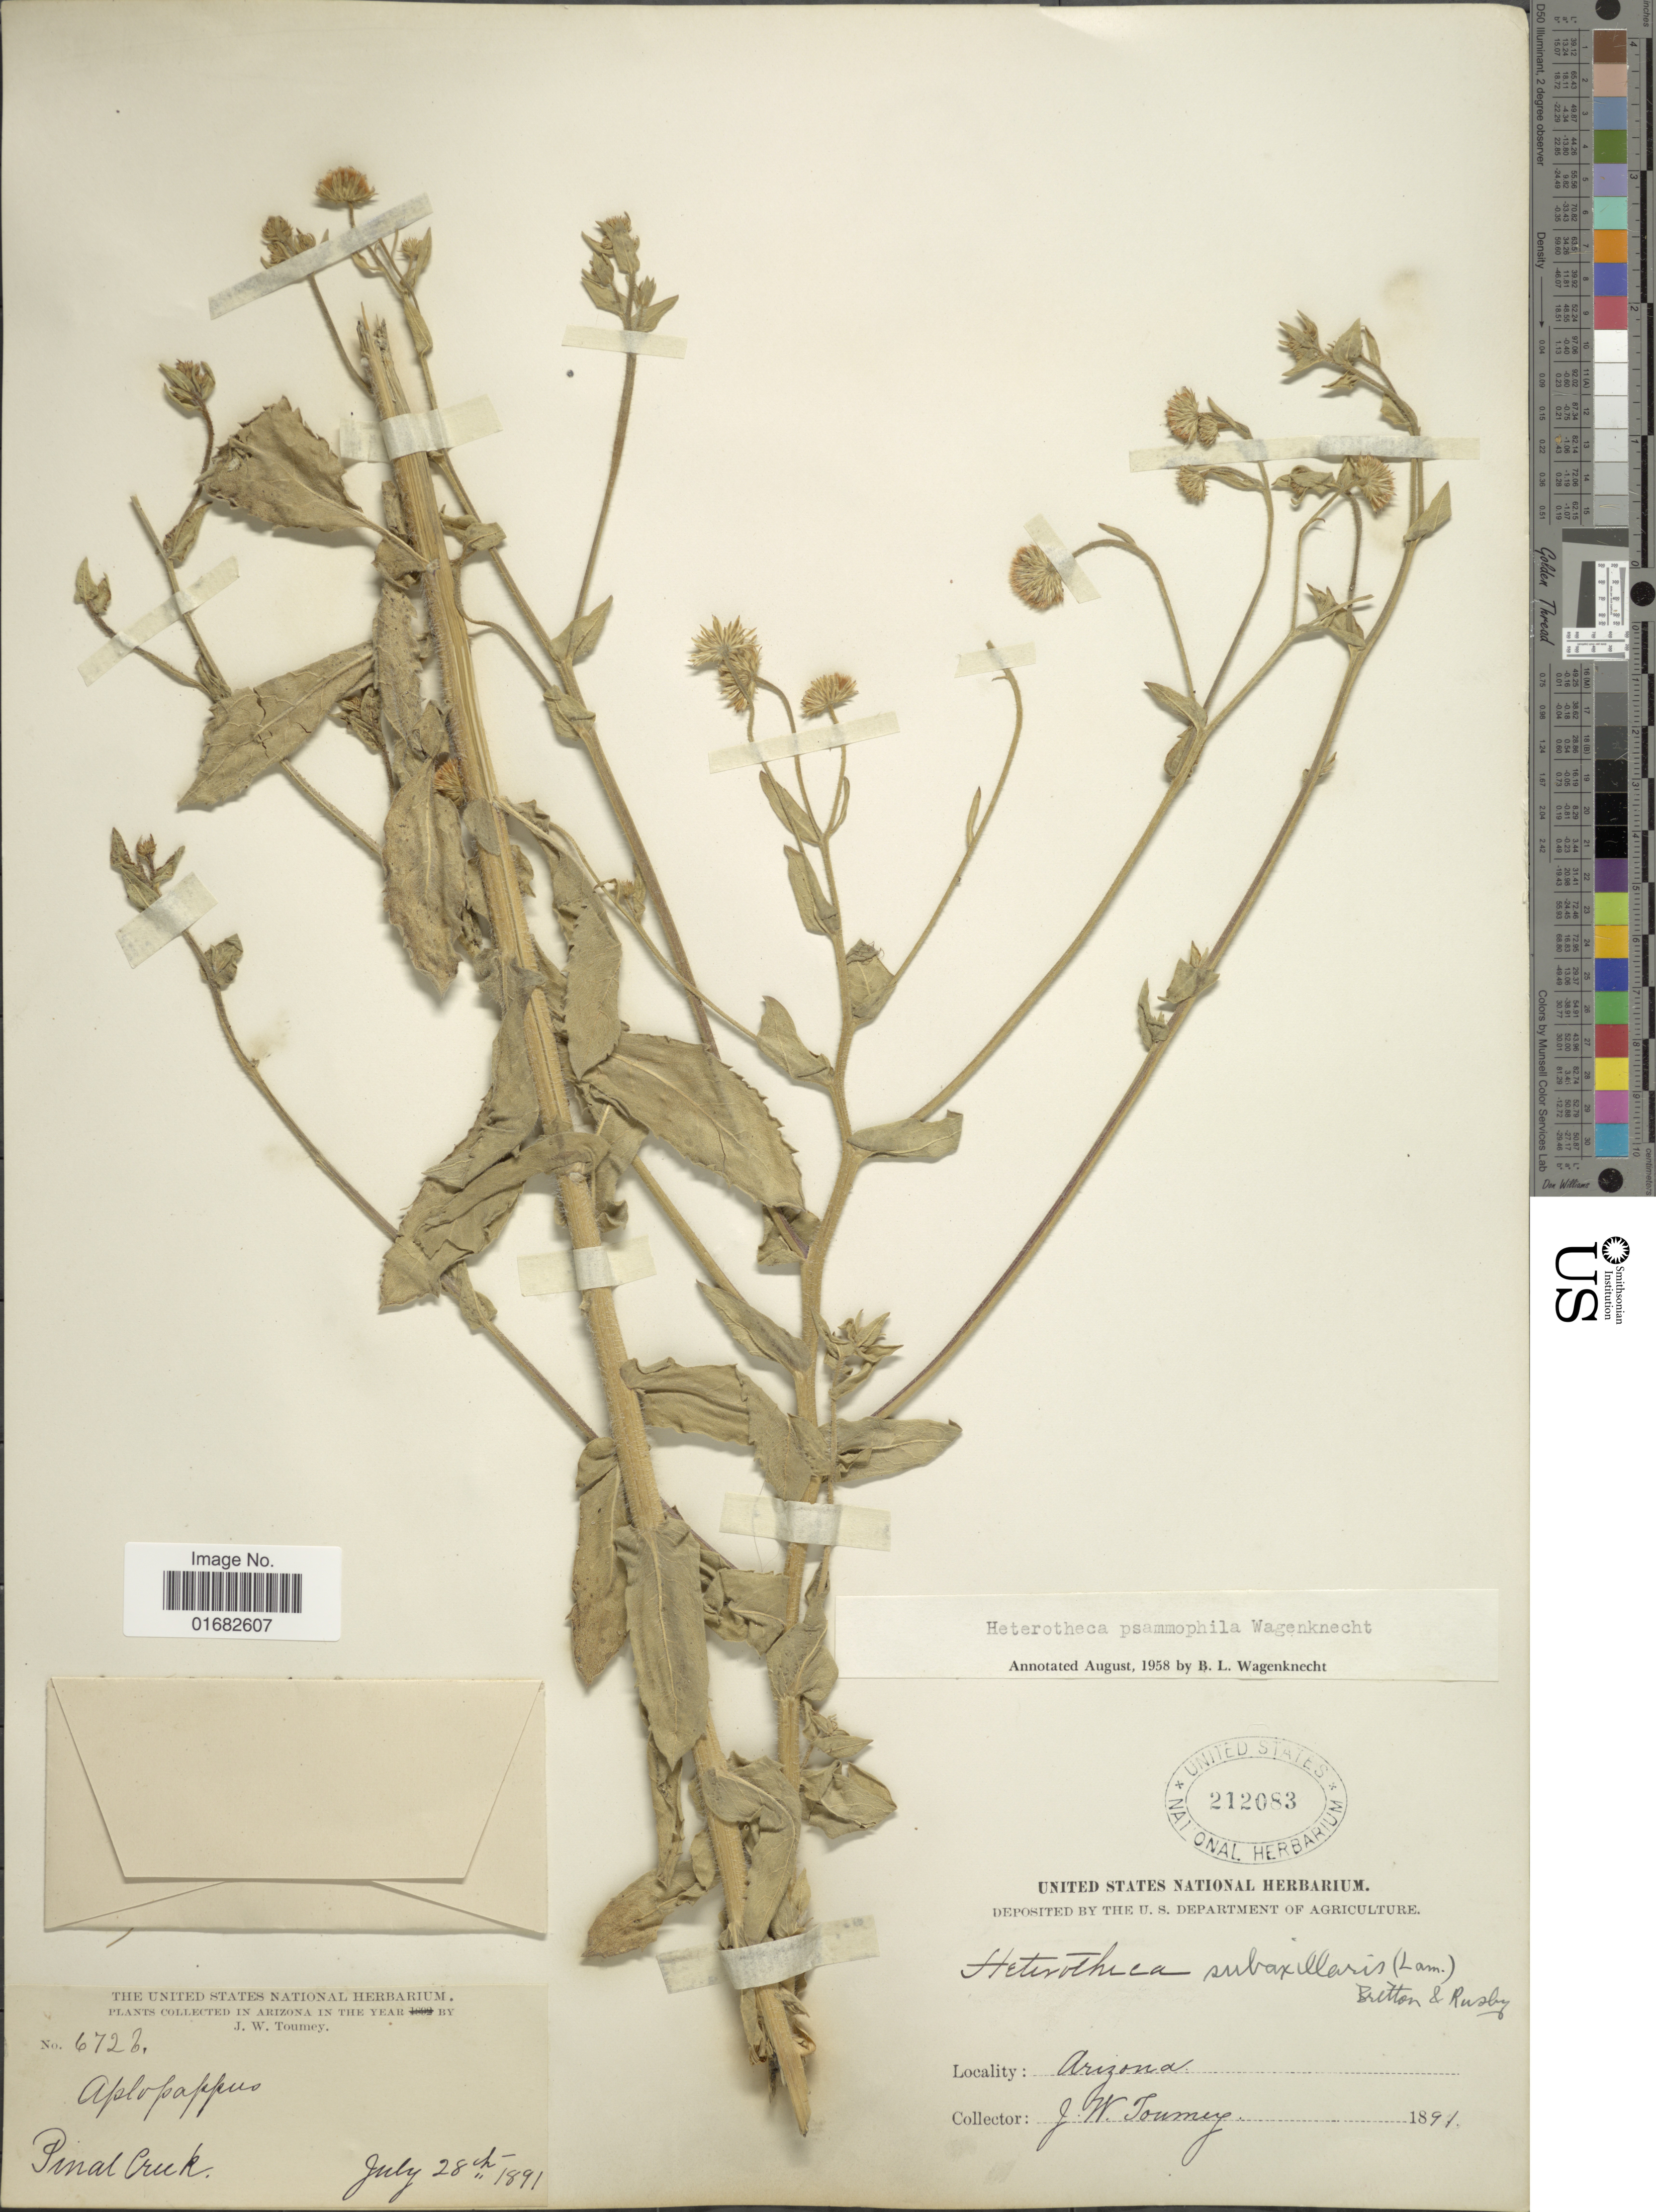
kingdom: Plantae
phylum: Tracheophyta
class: Magnoliopsida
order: Asterales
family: Asteraceae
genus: Heterotheca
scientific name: Heterotheca psammophila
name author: B. Wagenkn.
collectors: J. Tourney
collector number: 672b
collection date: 1891-07-28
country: United States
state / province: Arizona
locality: Pinal Creek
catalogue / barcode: US 212083